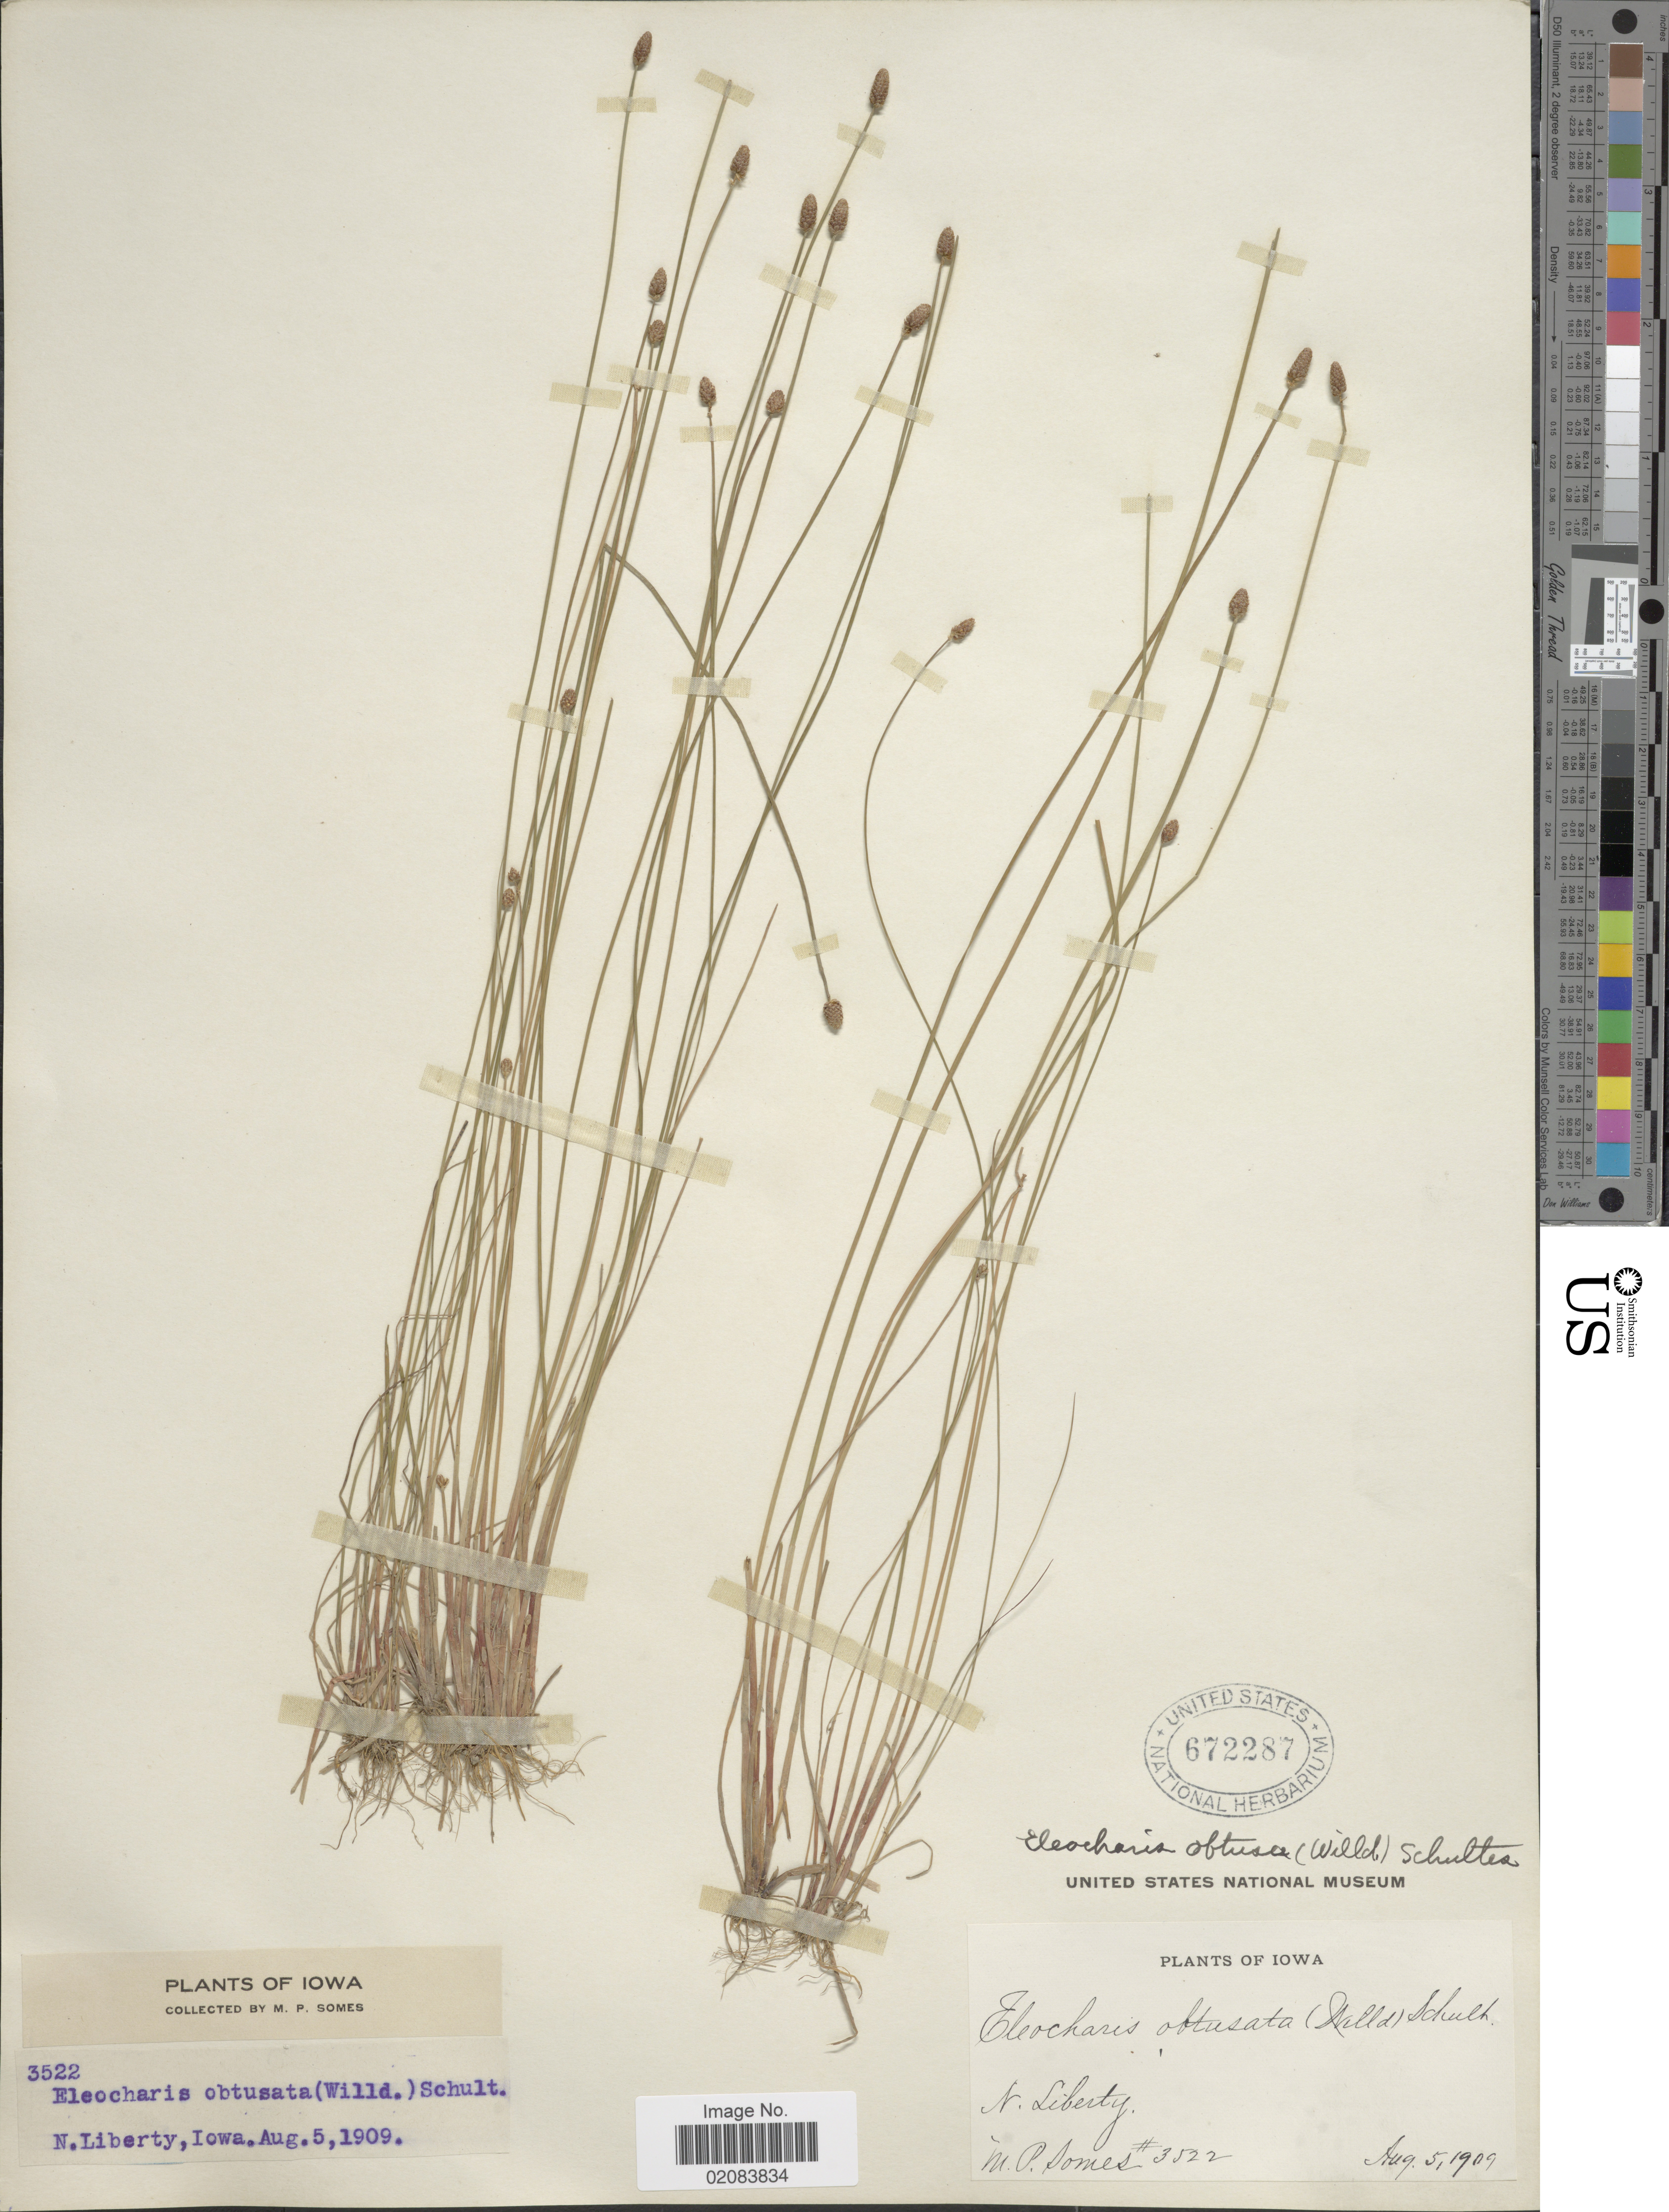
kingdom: Plantae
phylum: Tracheophyta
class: Liliopsida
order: Poales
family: Cyperaceae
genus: Eleocharis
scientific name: Eleocharis obtusa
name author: (Willd.) Schult.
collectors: M. Somes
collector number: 3522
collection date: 1909-08-05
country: United States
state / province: Iowa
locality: N. Liberty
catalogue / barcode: US 672287